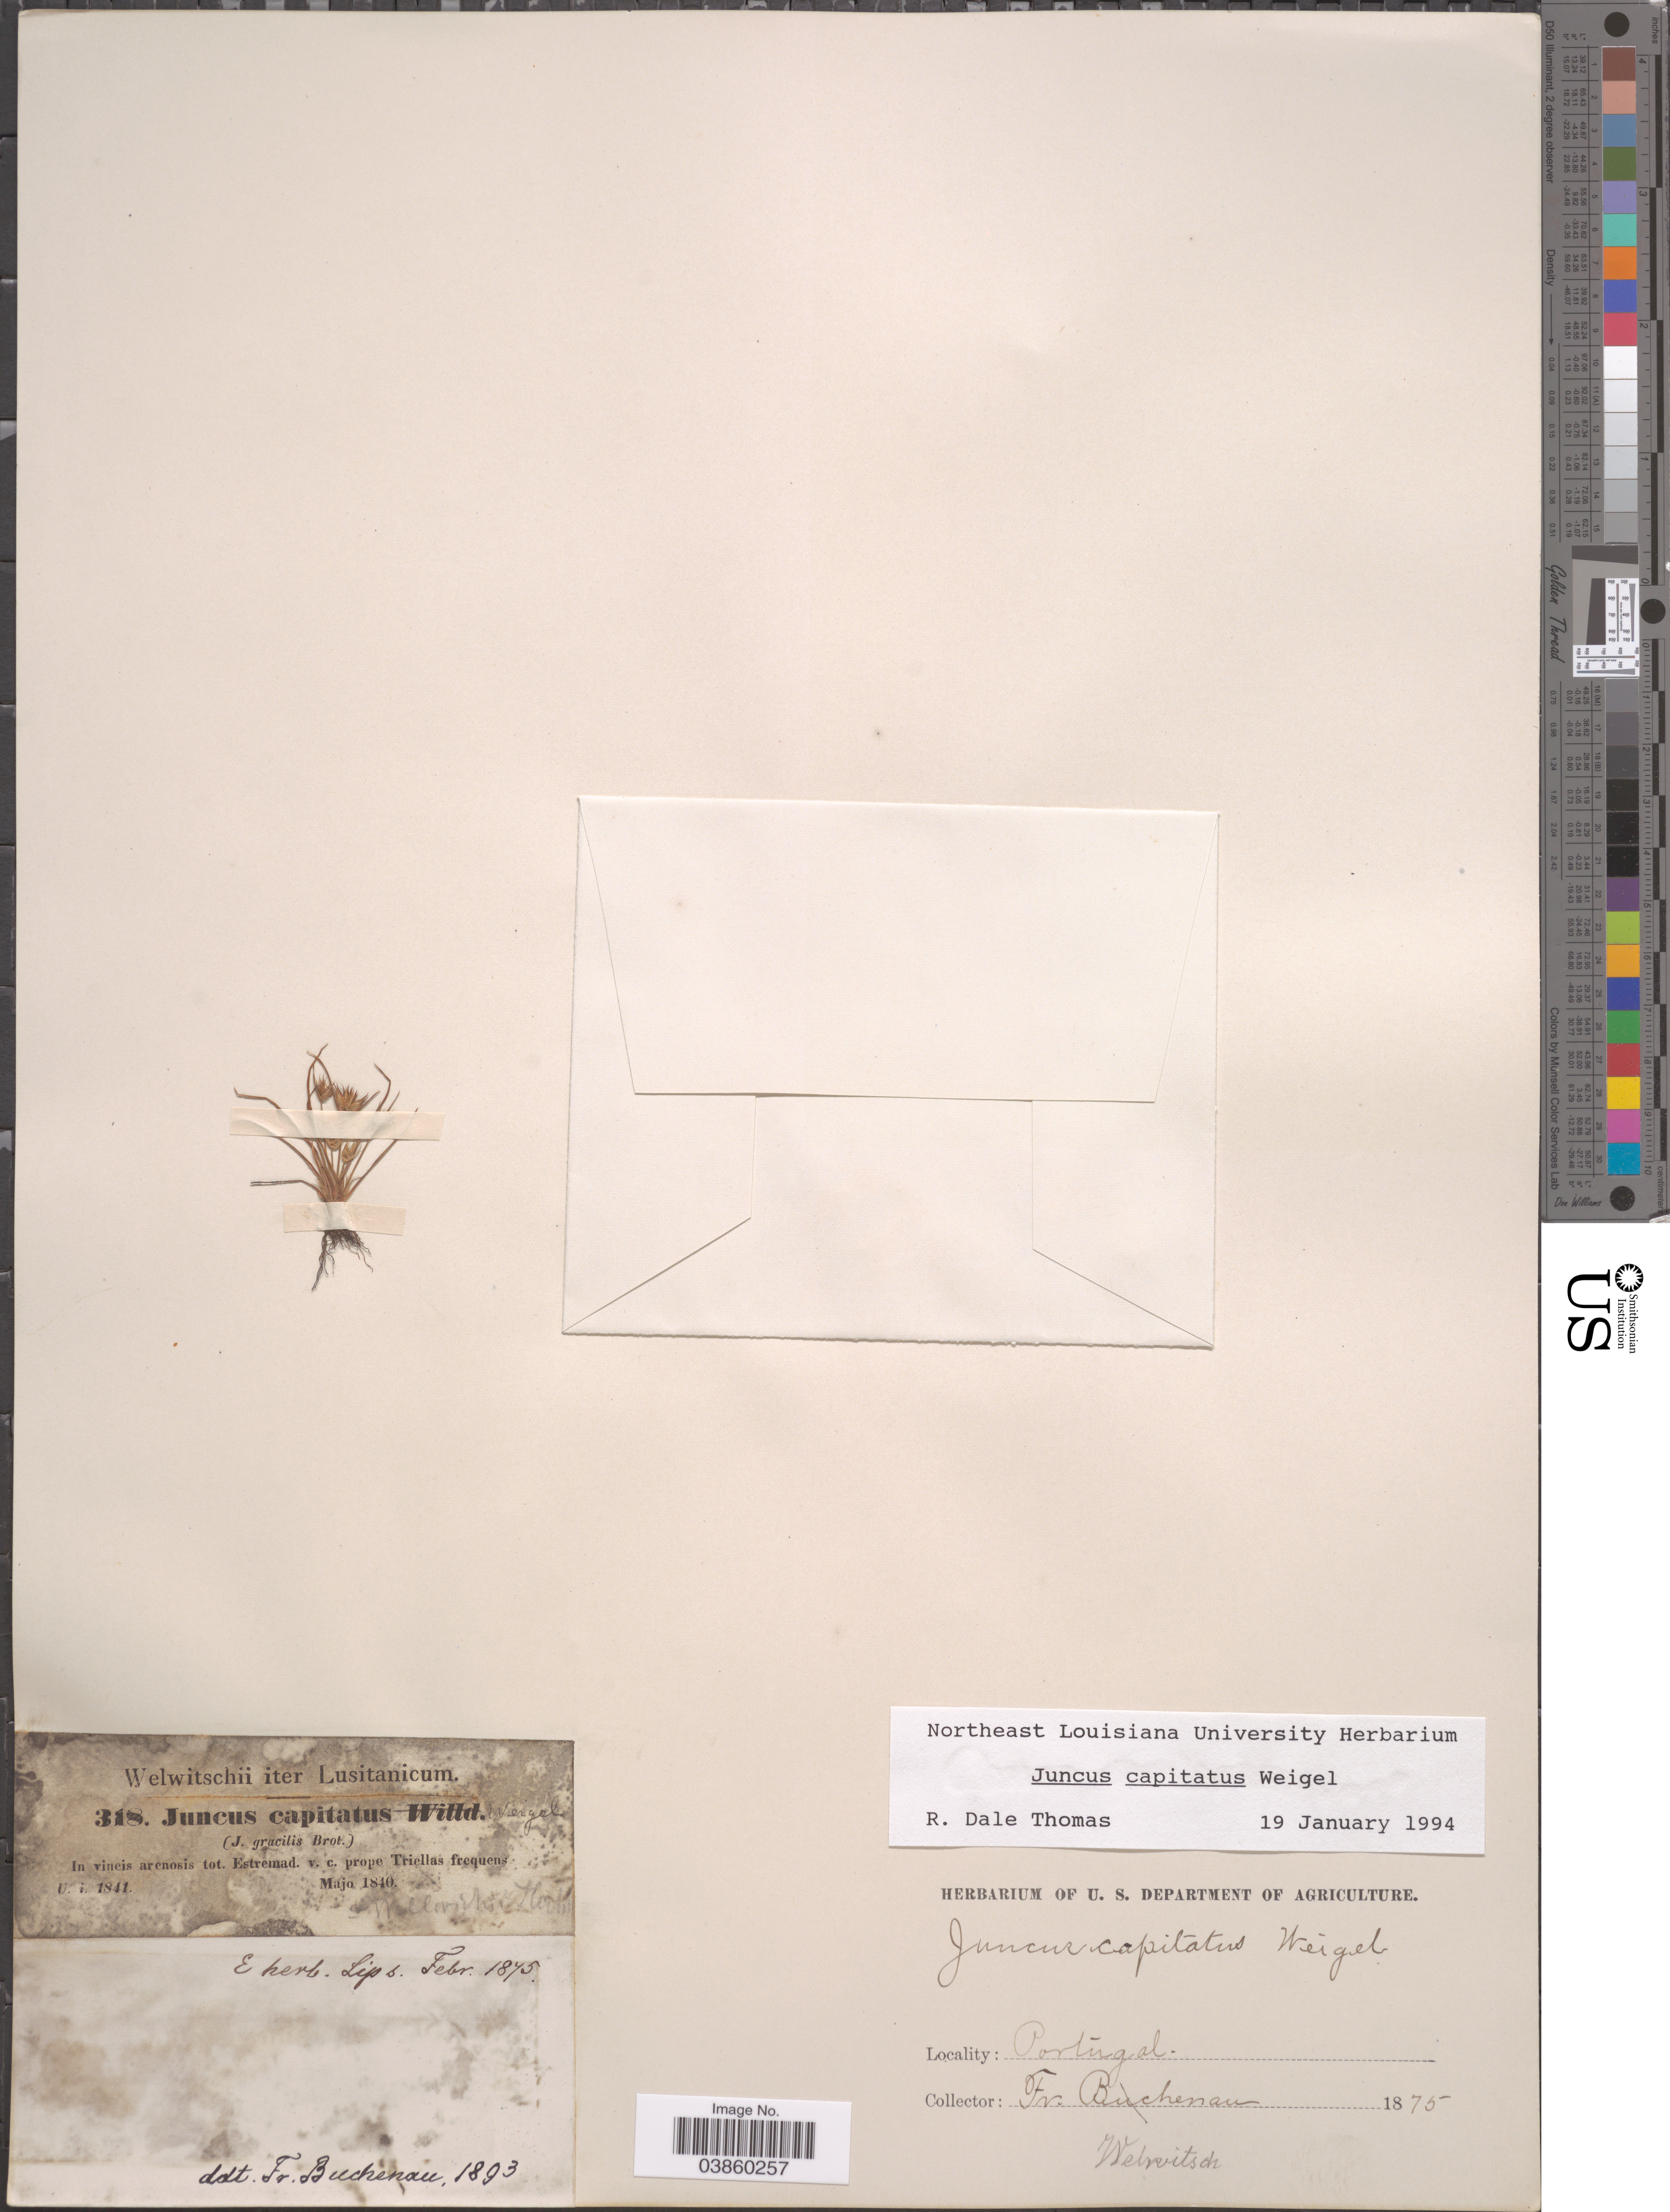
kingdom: Plantae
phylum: Tracheophyta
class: Liliopsida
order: Poales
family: Juncaceae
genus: Juncus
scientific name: Juncus capitatus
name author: Weigel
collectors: -. Welwitsch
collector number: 318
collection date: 1840-05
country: Portugal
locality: Lusitanicum. In vincis arenosis tot. Estremad. v.c. prope Triellas frequens.